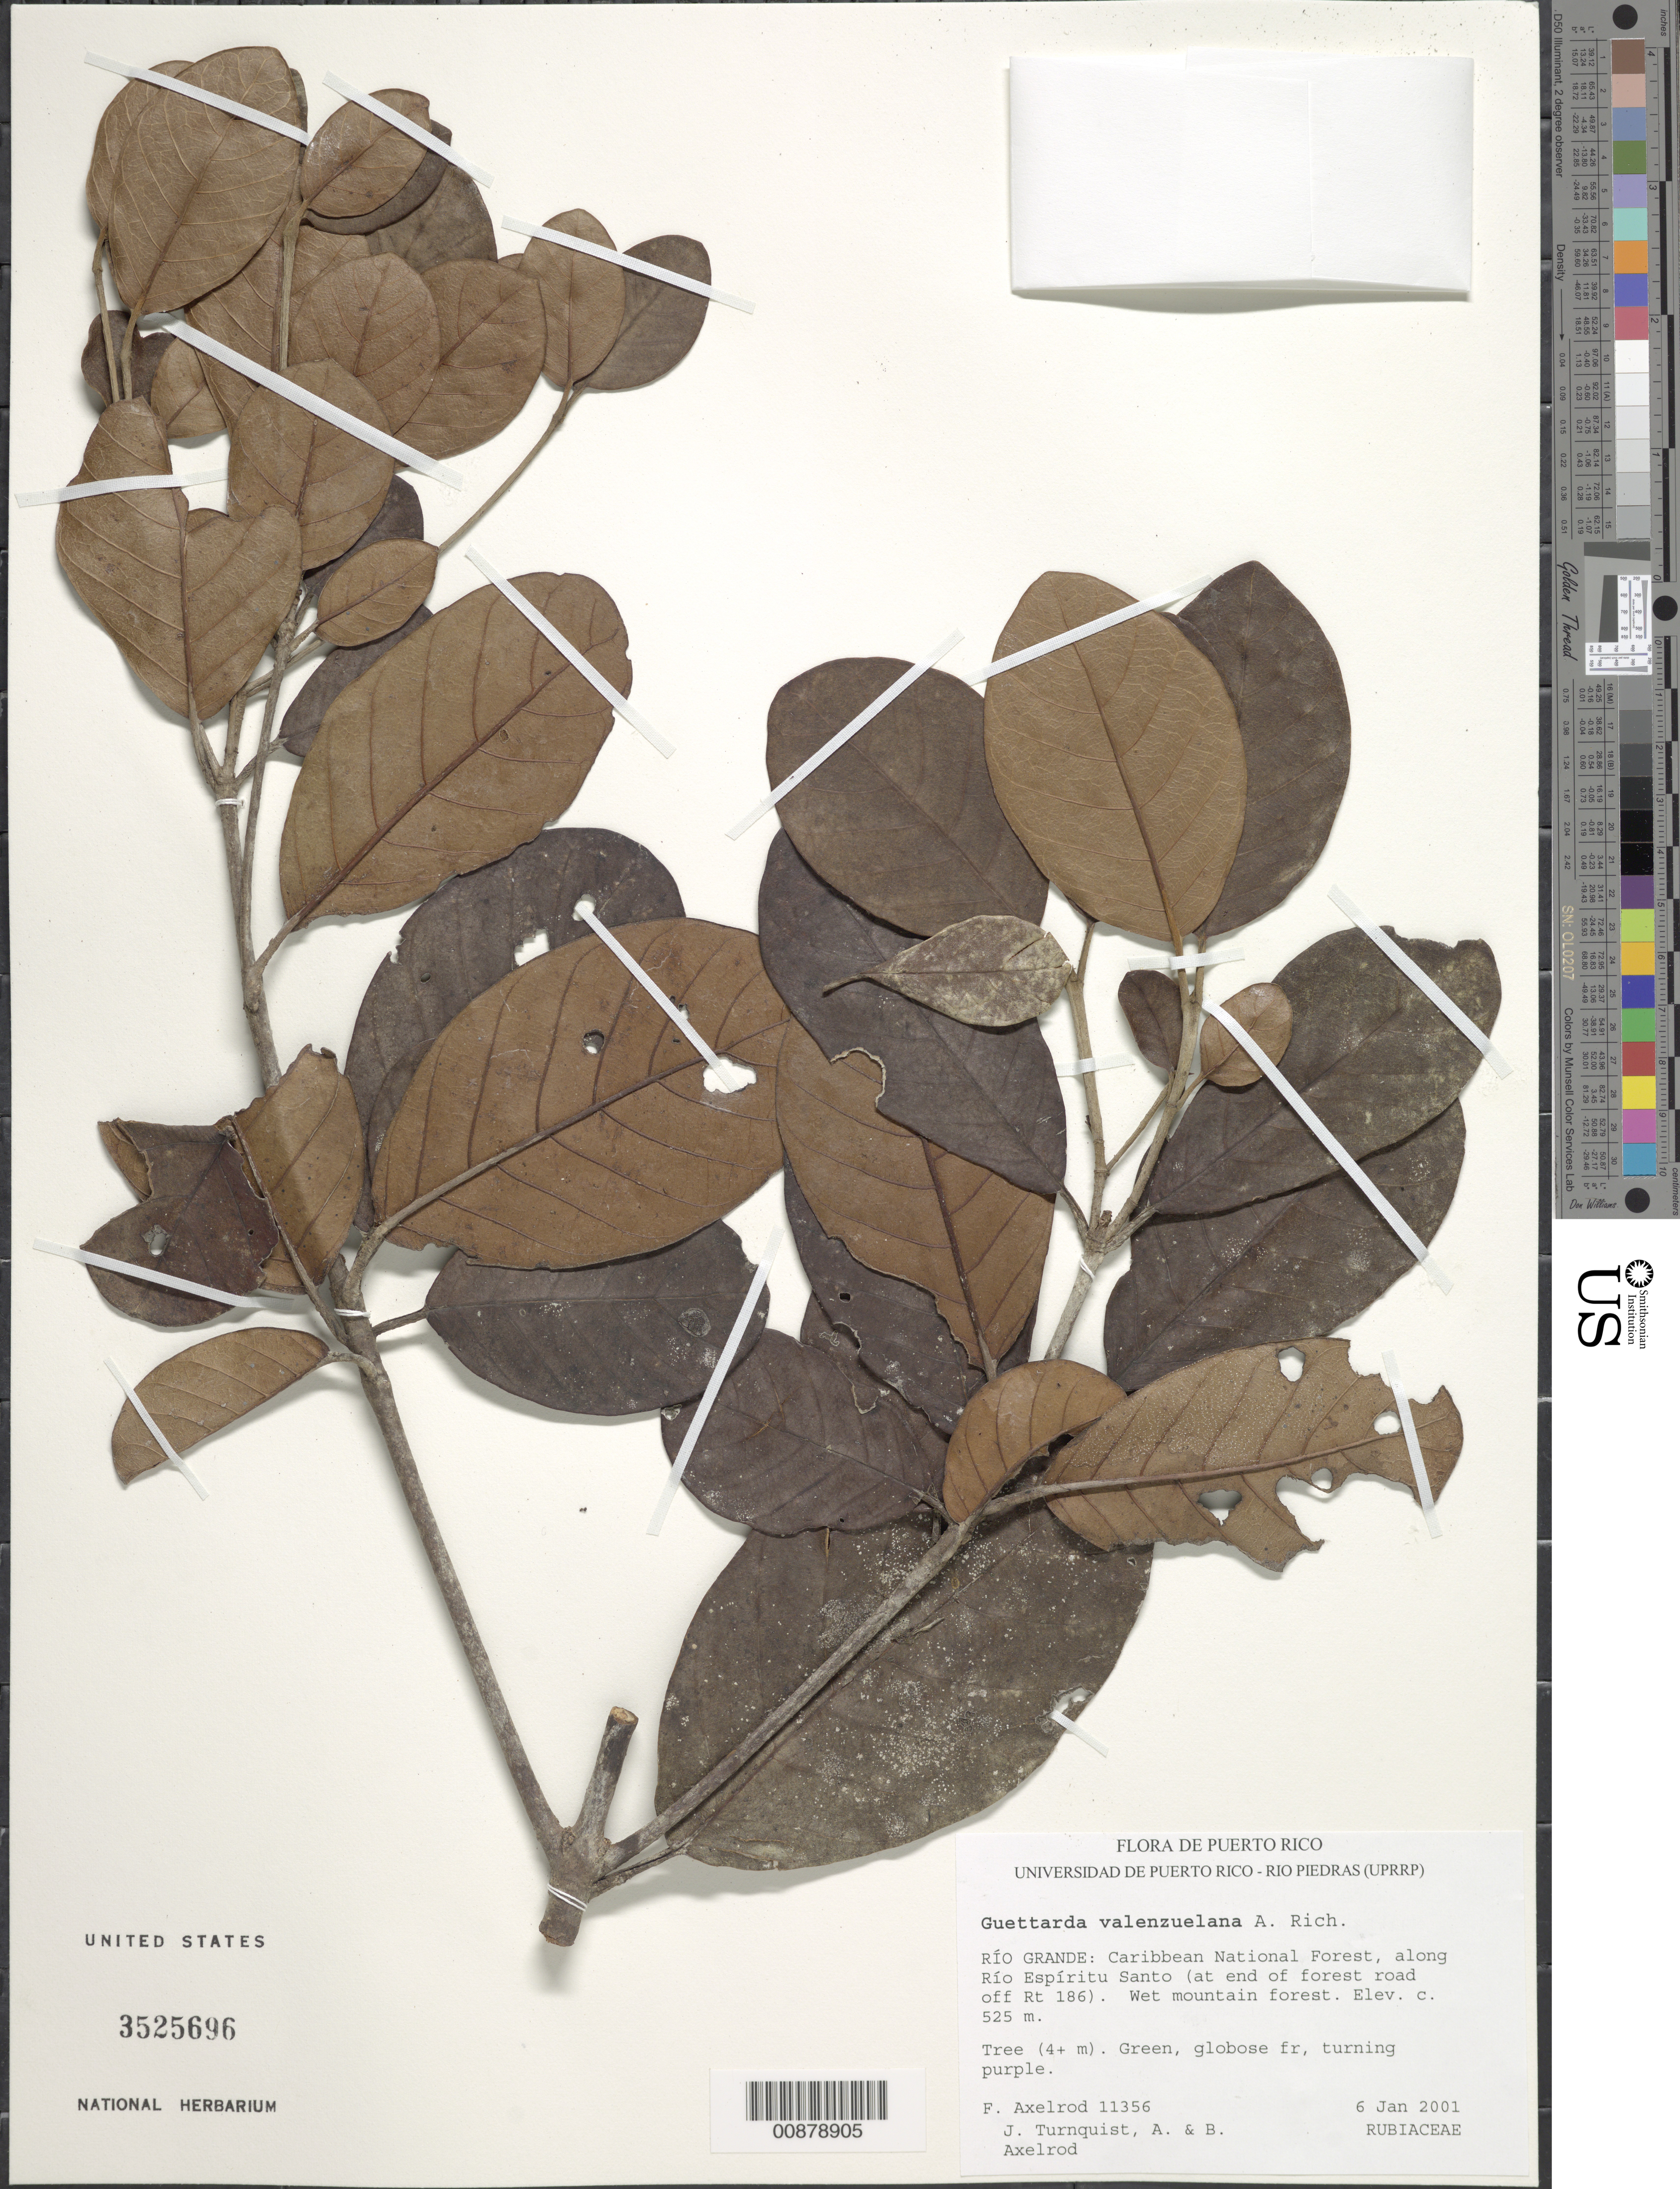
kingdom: Plantae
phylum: Tracheophyta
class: Magnoliopsida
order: Gentianales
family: Rubiaceae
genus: Guettarda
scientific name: Guettarda valenzuelana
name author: A. Rich.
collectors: F. S. Axelrod, J. Turnquist, A. Axelrod & B. Axelrod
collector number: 11356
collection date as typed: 06 Jan 2001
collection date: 2001-01-06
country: Puerto Rico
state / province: Río Grande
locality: Caribbean National Forest, along Río Espíritu Santo (at end of forest road off Rt. 186).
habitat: Wet mounatin forest.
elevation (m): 525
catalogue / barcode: US 3525696